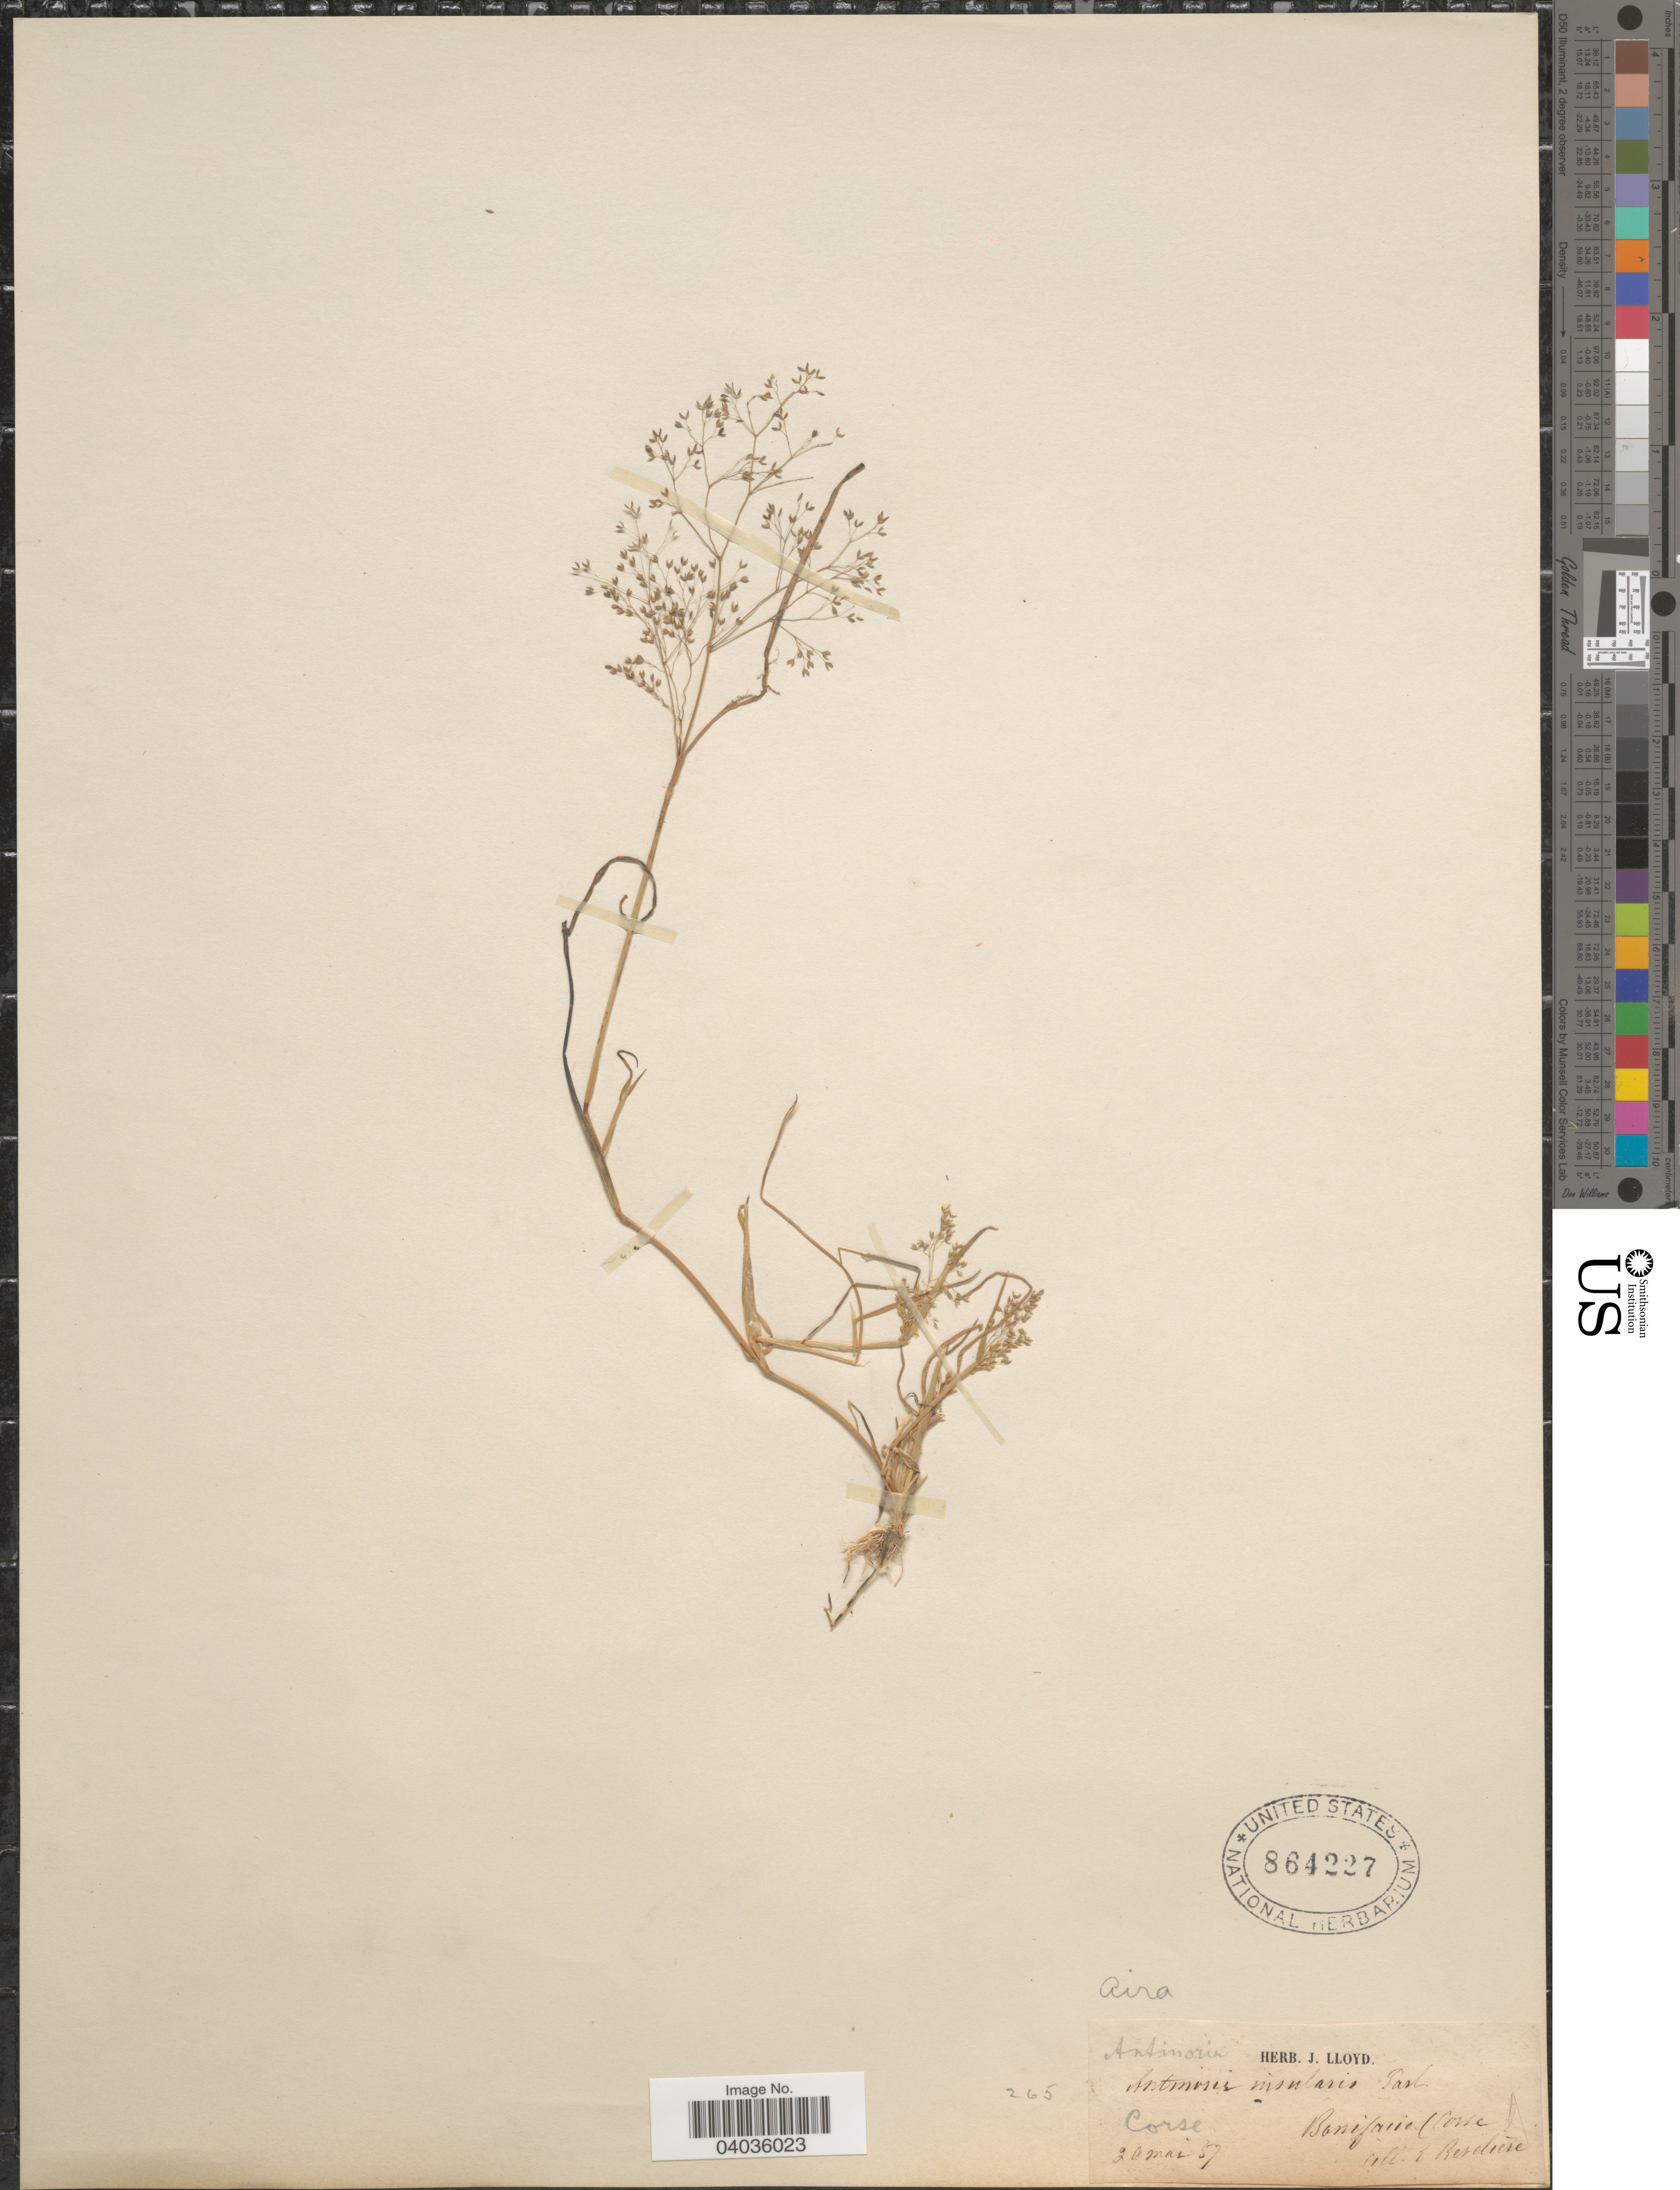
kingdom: Plantae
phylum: Tracheophyta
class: Liliopsida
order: Poales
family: Poaceae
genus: Antinoria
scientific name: Antinoria insularis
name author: Parl.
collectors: E. Revelière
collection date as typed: Transcribed d/m/y: 20/5/57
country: France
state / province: Corsica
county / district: Corse-du-Sud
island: Corse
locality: Corse. Banifario (Corse).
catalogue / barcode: US 864227